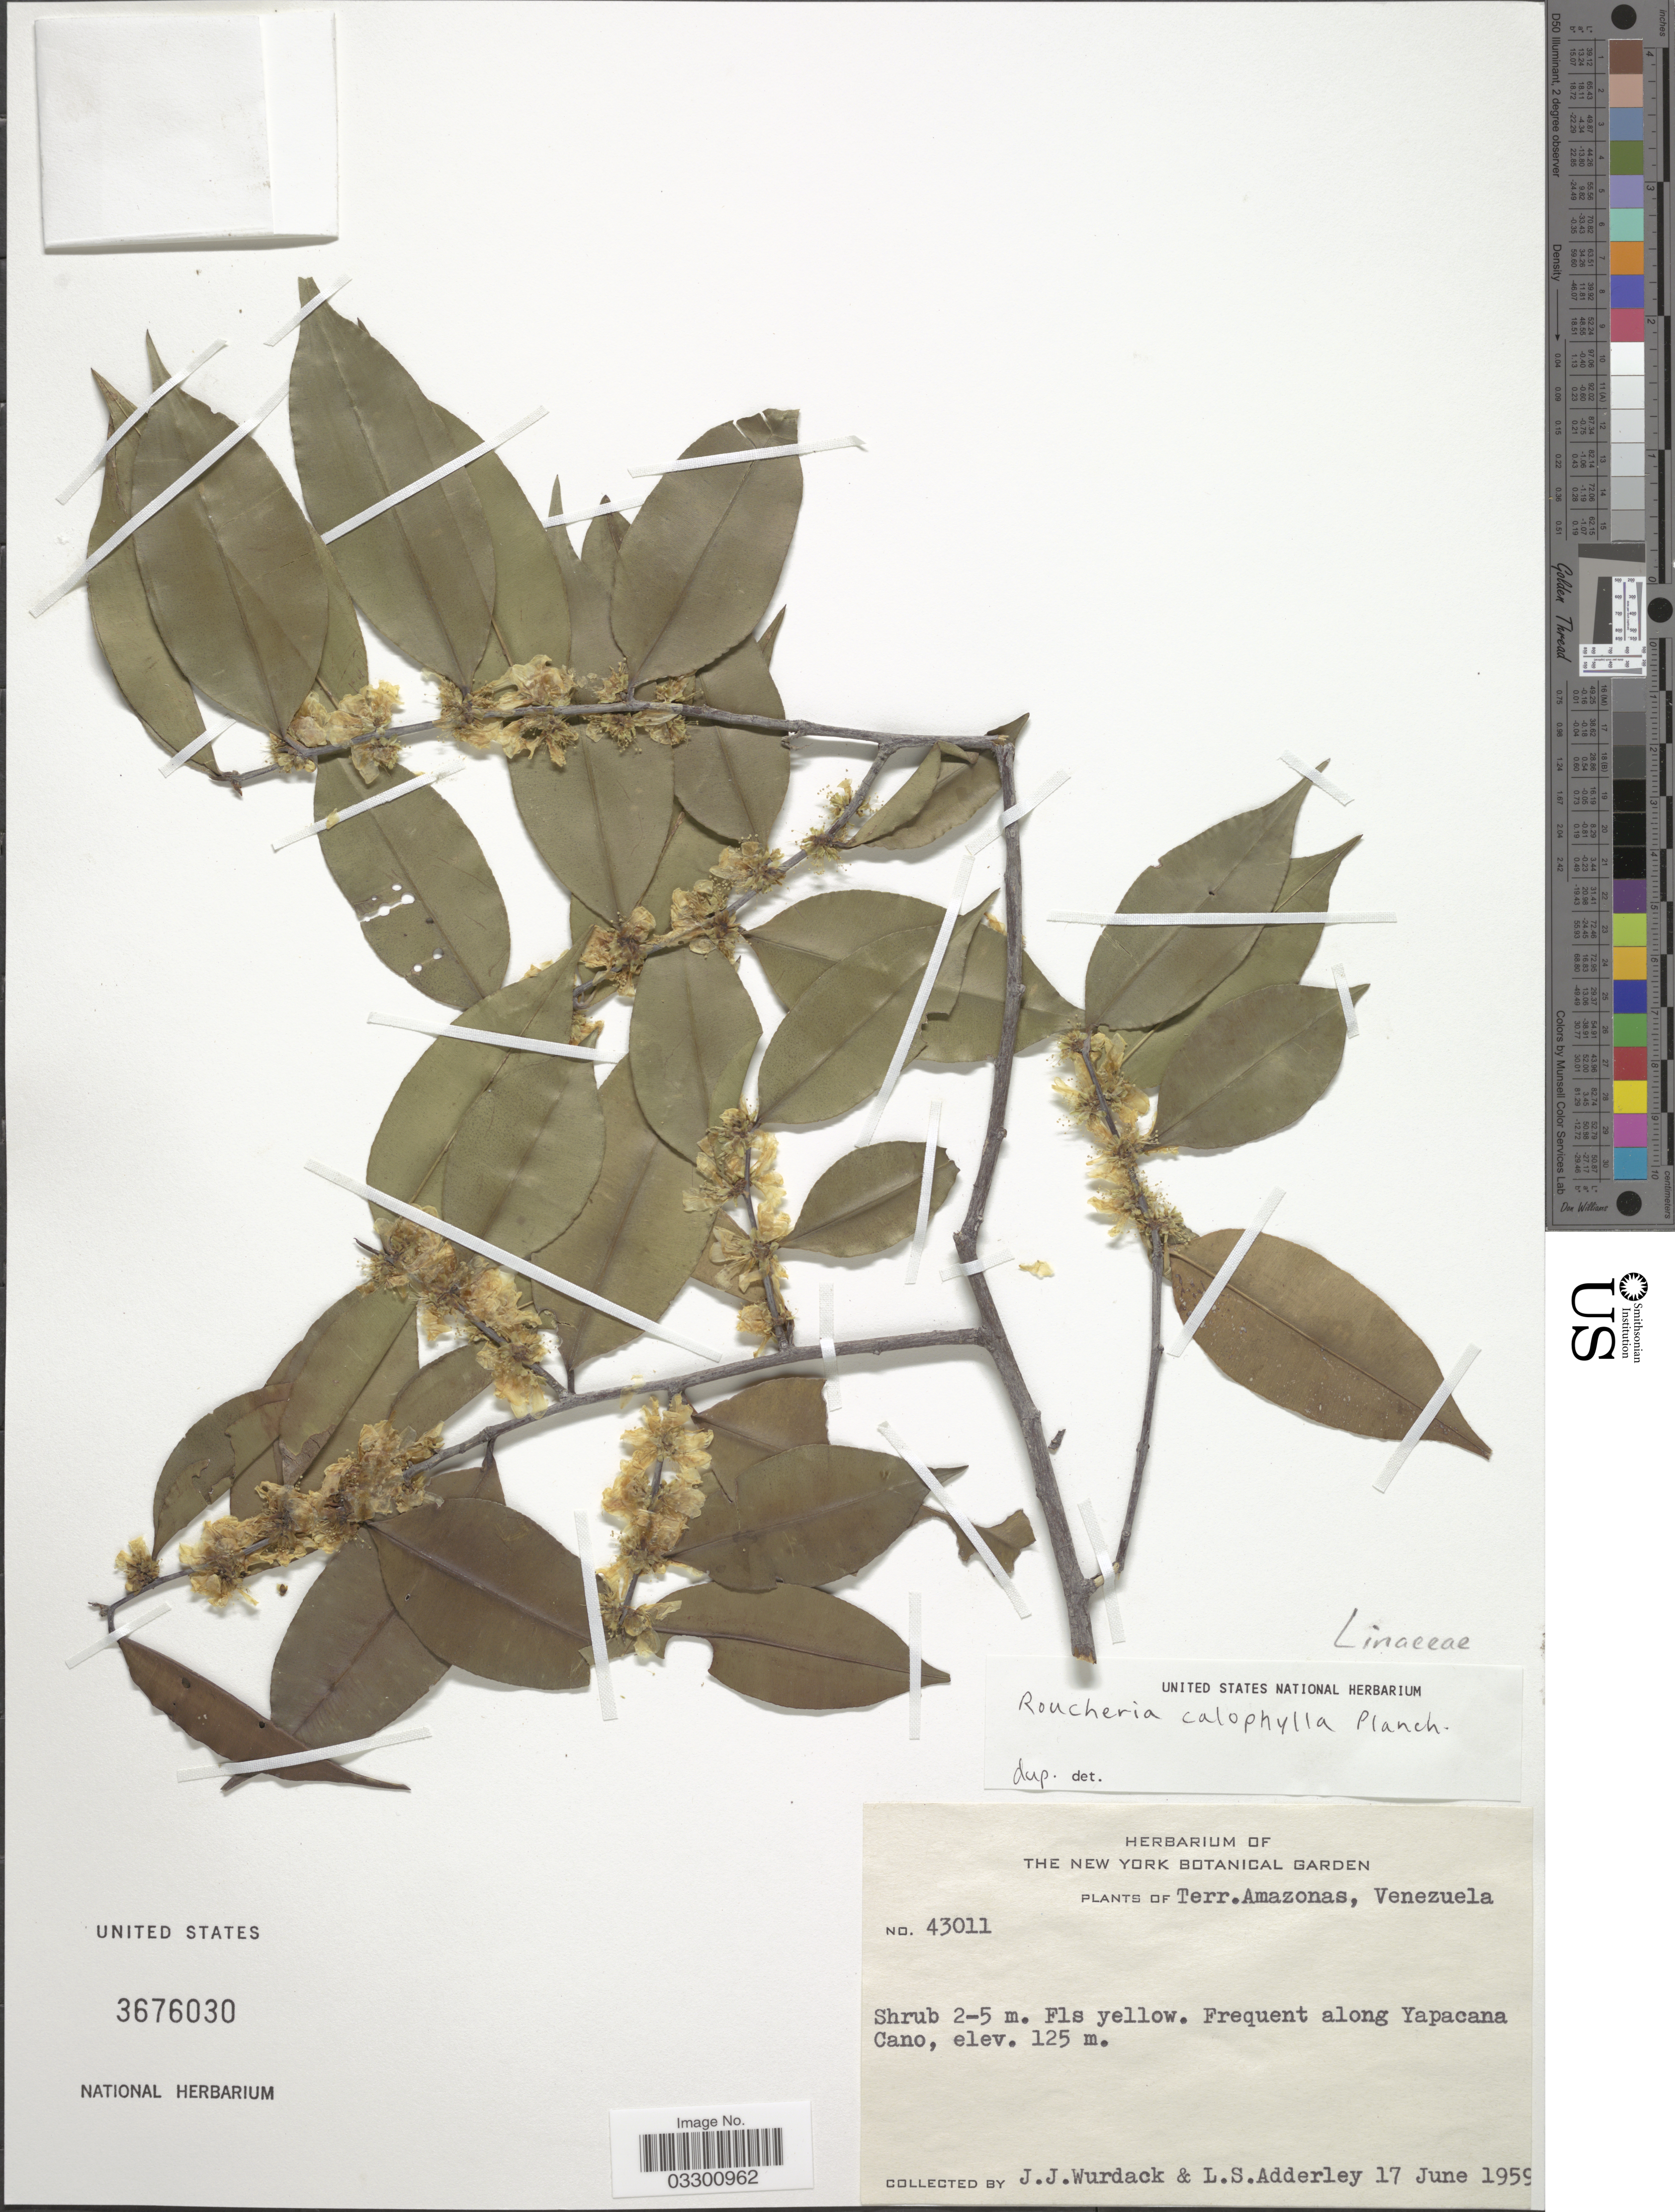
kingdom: Plantae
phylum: Tracheophyta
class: Magnoliopsida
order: Malpighiales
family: Linaceae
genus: Roucheria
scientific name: Roucheria calophylla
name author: Planch.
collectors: J. J. Wurdack & L. S. Adderley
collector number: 43011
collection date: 1959-06-17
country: Venezuela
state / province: Amazonas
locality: Terr. Amazonas. Frequent along Yapacana Cano.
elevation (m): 125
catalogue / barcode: US 3676030